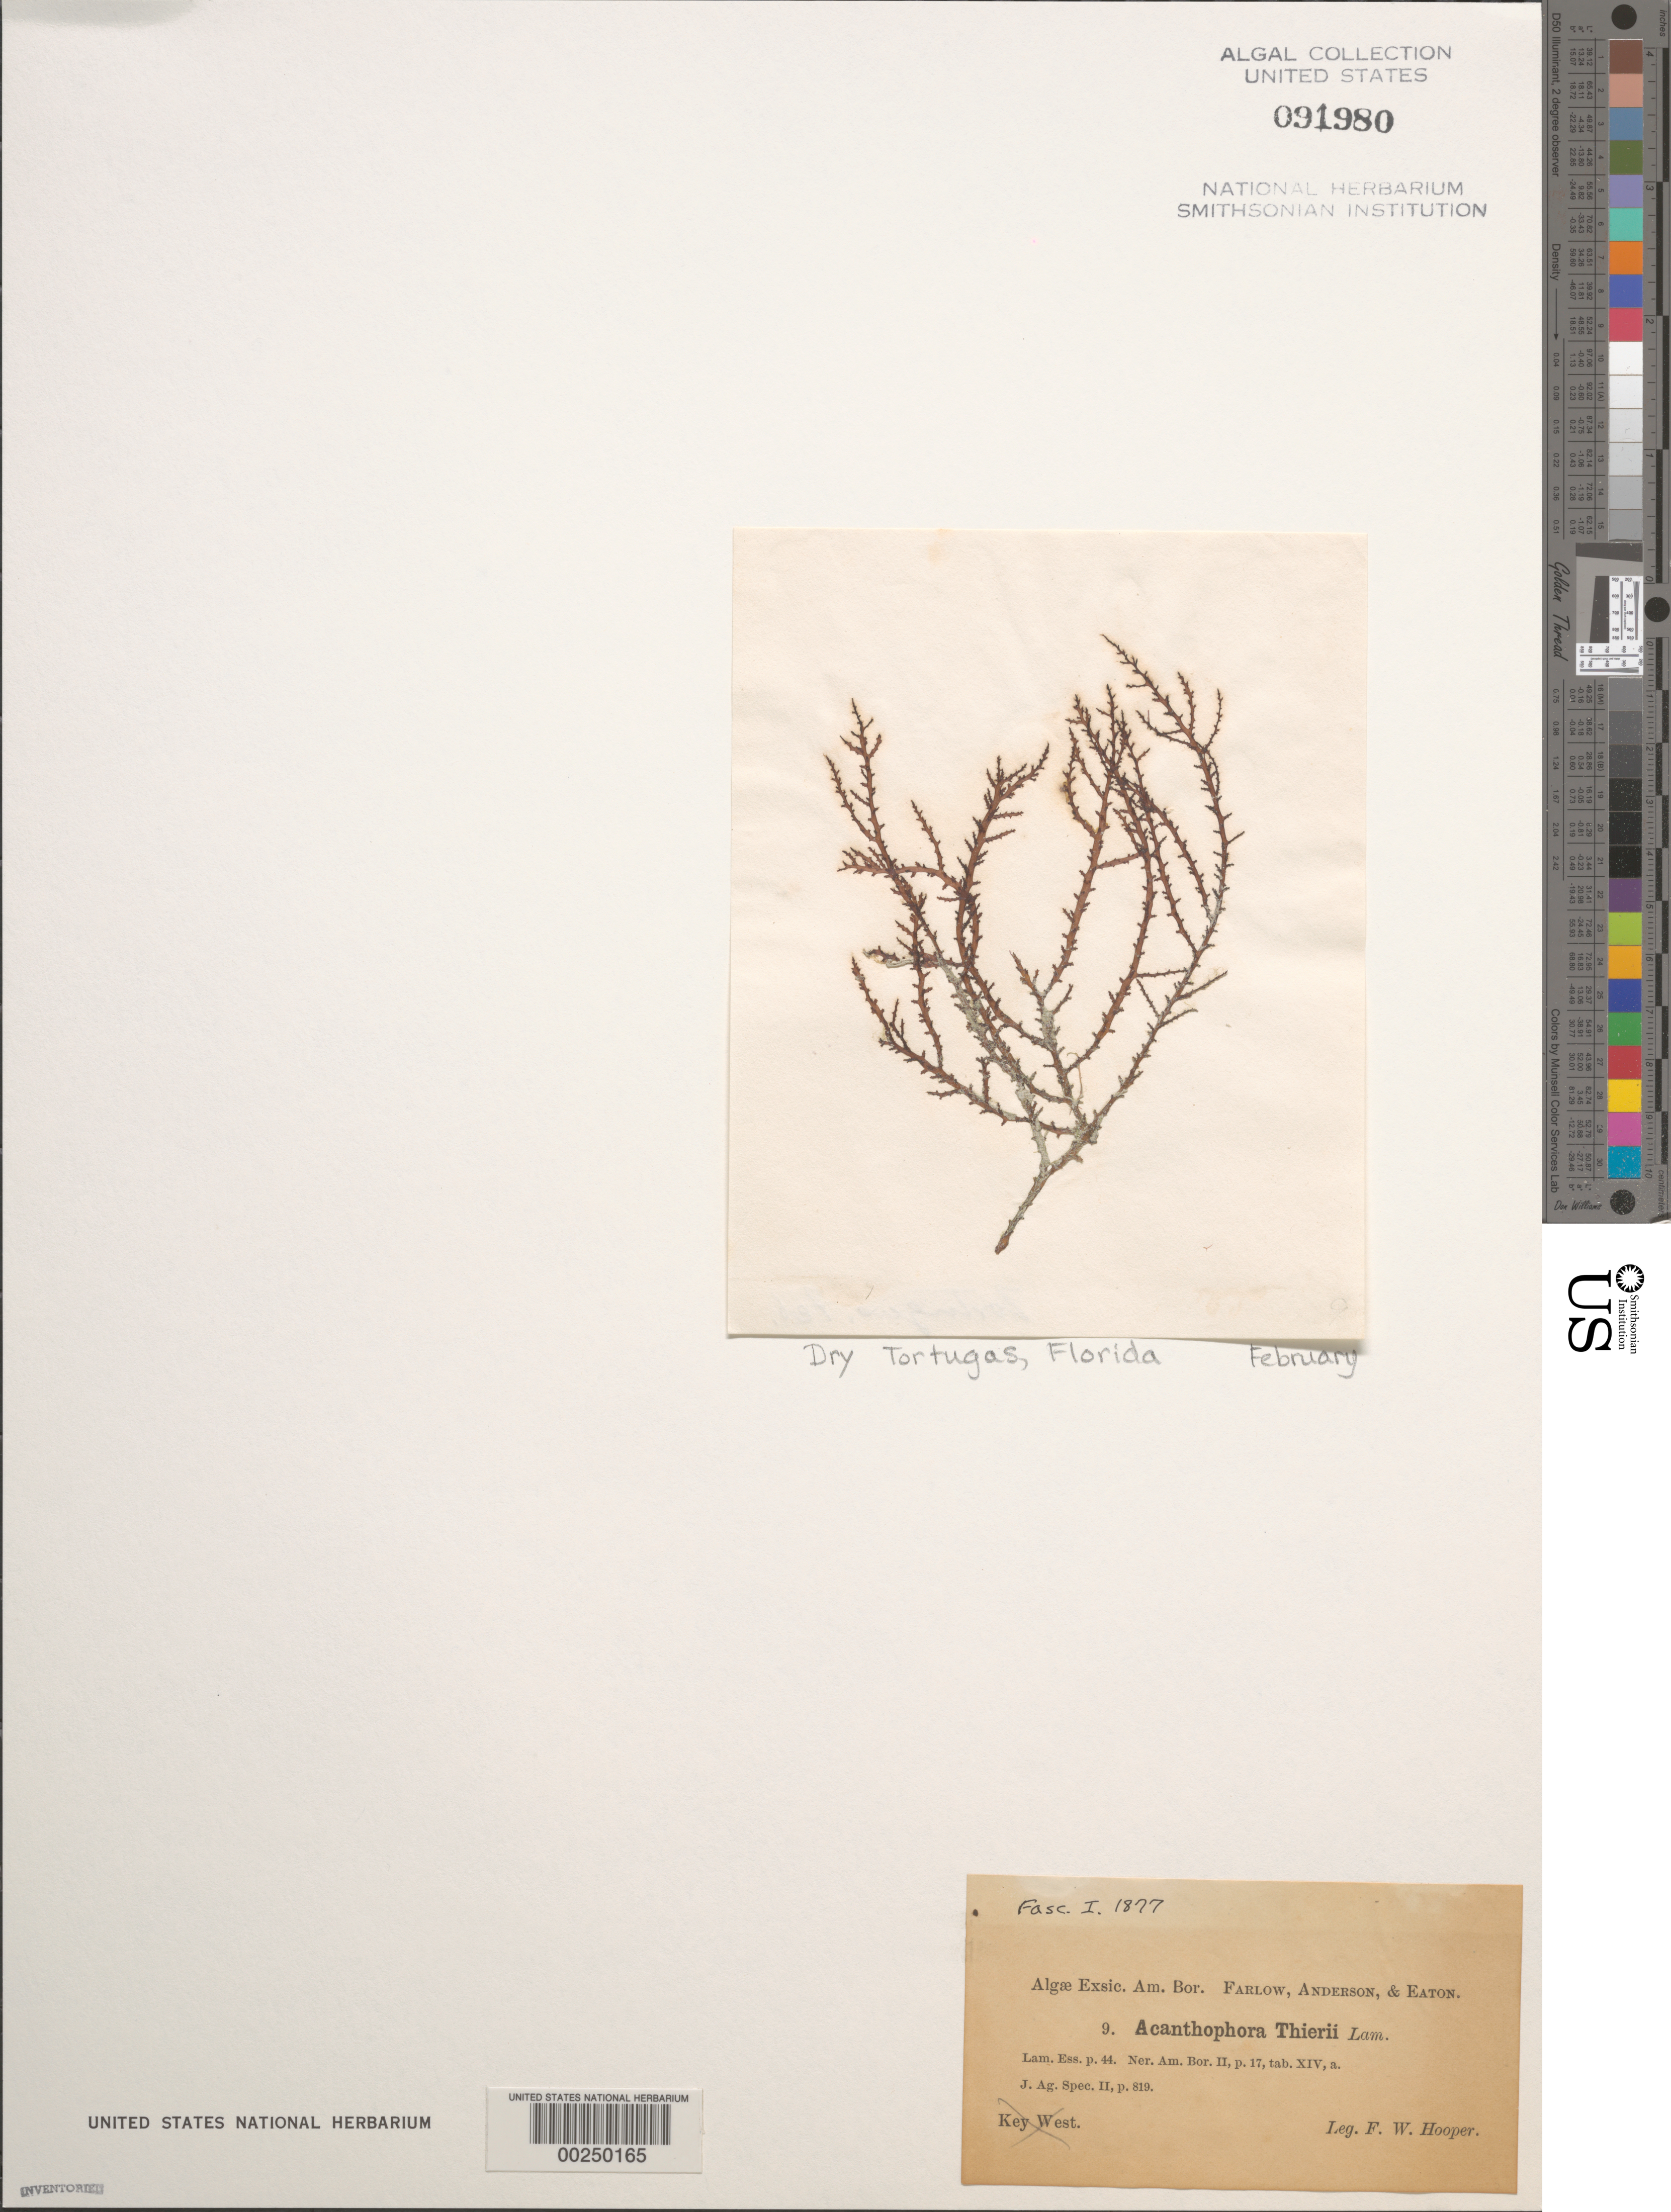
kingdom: Plantae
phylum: Rhodophyta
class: Florideophyceae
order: Ceramiales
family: Rhodomelaceae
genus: Acanthophora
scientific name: Acanthophora spicifera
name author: (Vahl) Børgesen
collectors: F. Hooper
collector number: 9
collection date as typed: Feb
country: United States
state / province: Florida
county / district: Monroe County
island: Dry Tortugas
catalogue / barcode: US 91980